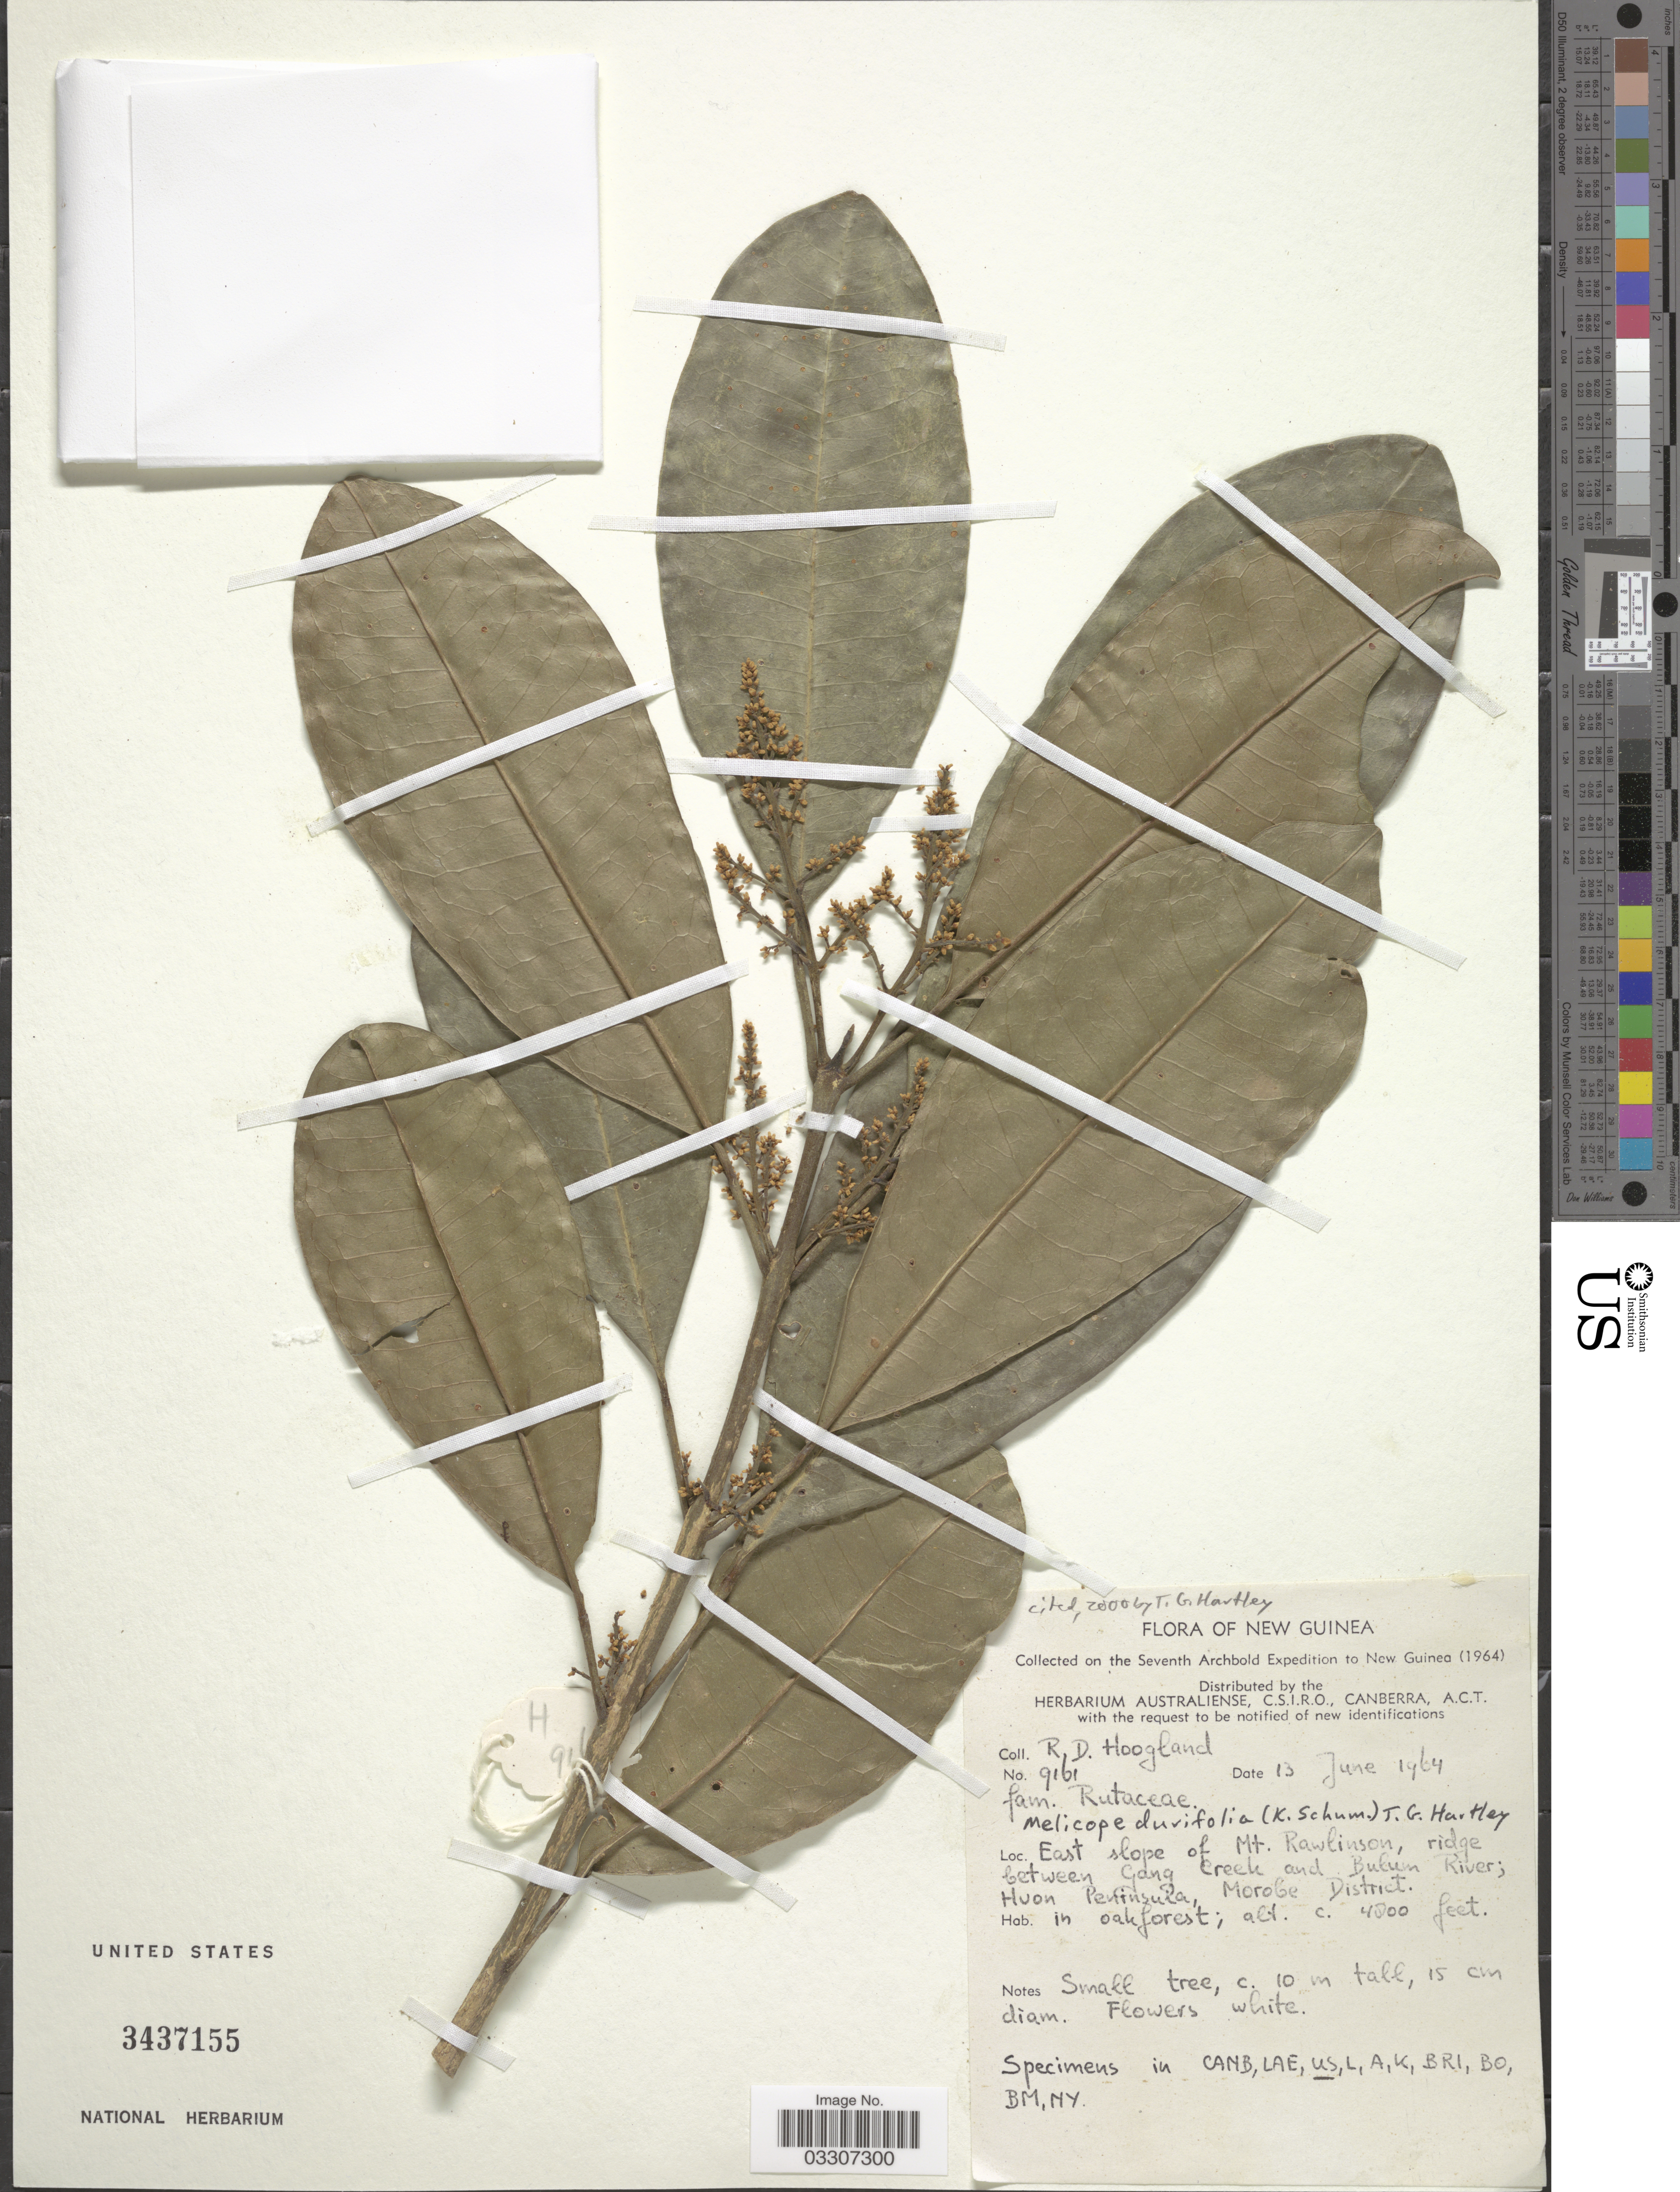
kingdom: Plantae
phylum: Tracheophyta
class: Magnoliopsida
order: Sapindales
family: Rutaceae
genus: Melicope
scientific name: Melicope durifolia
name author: (K. Schum.) T.G. Hartley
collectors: R. D. Hoogland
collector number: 9161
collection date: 1964-06-13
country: Papua New Guinea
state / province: Morobe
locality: New Guinea. East slope of Mt. Rawlinson, ridge between Gang Creek and Bulum River; Huon Peninsula, Morobe District.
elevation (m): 1463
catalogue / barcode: US 3437155